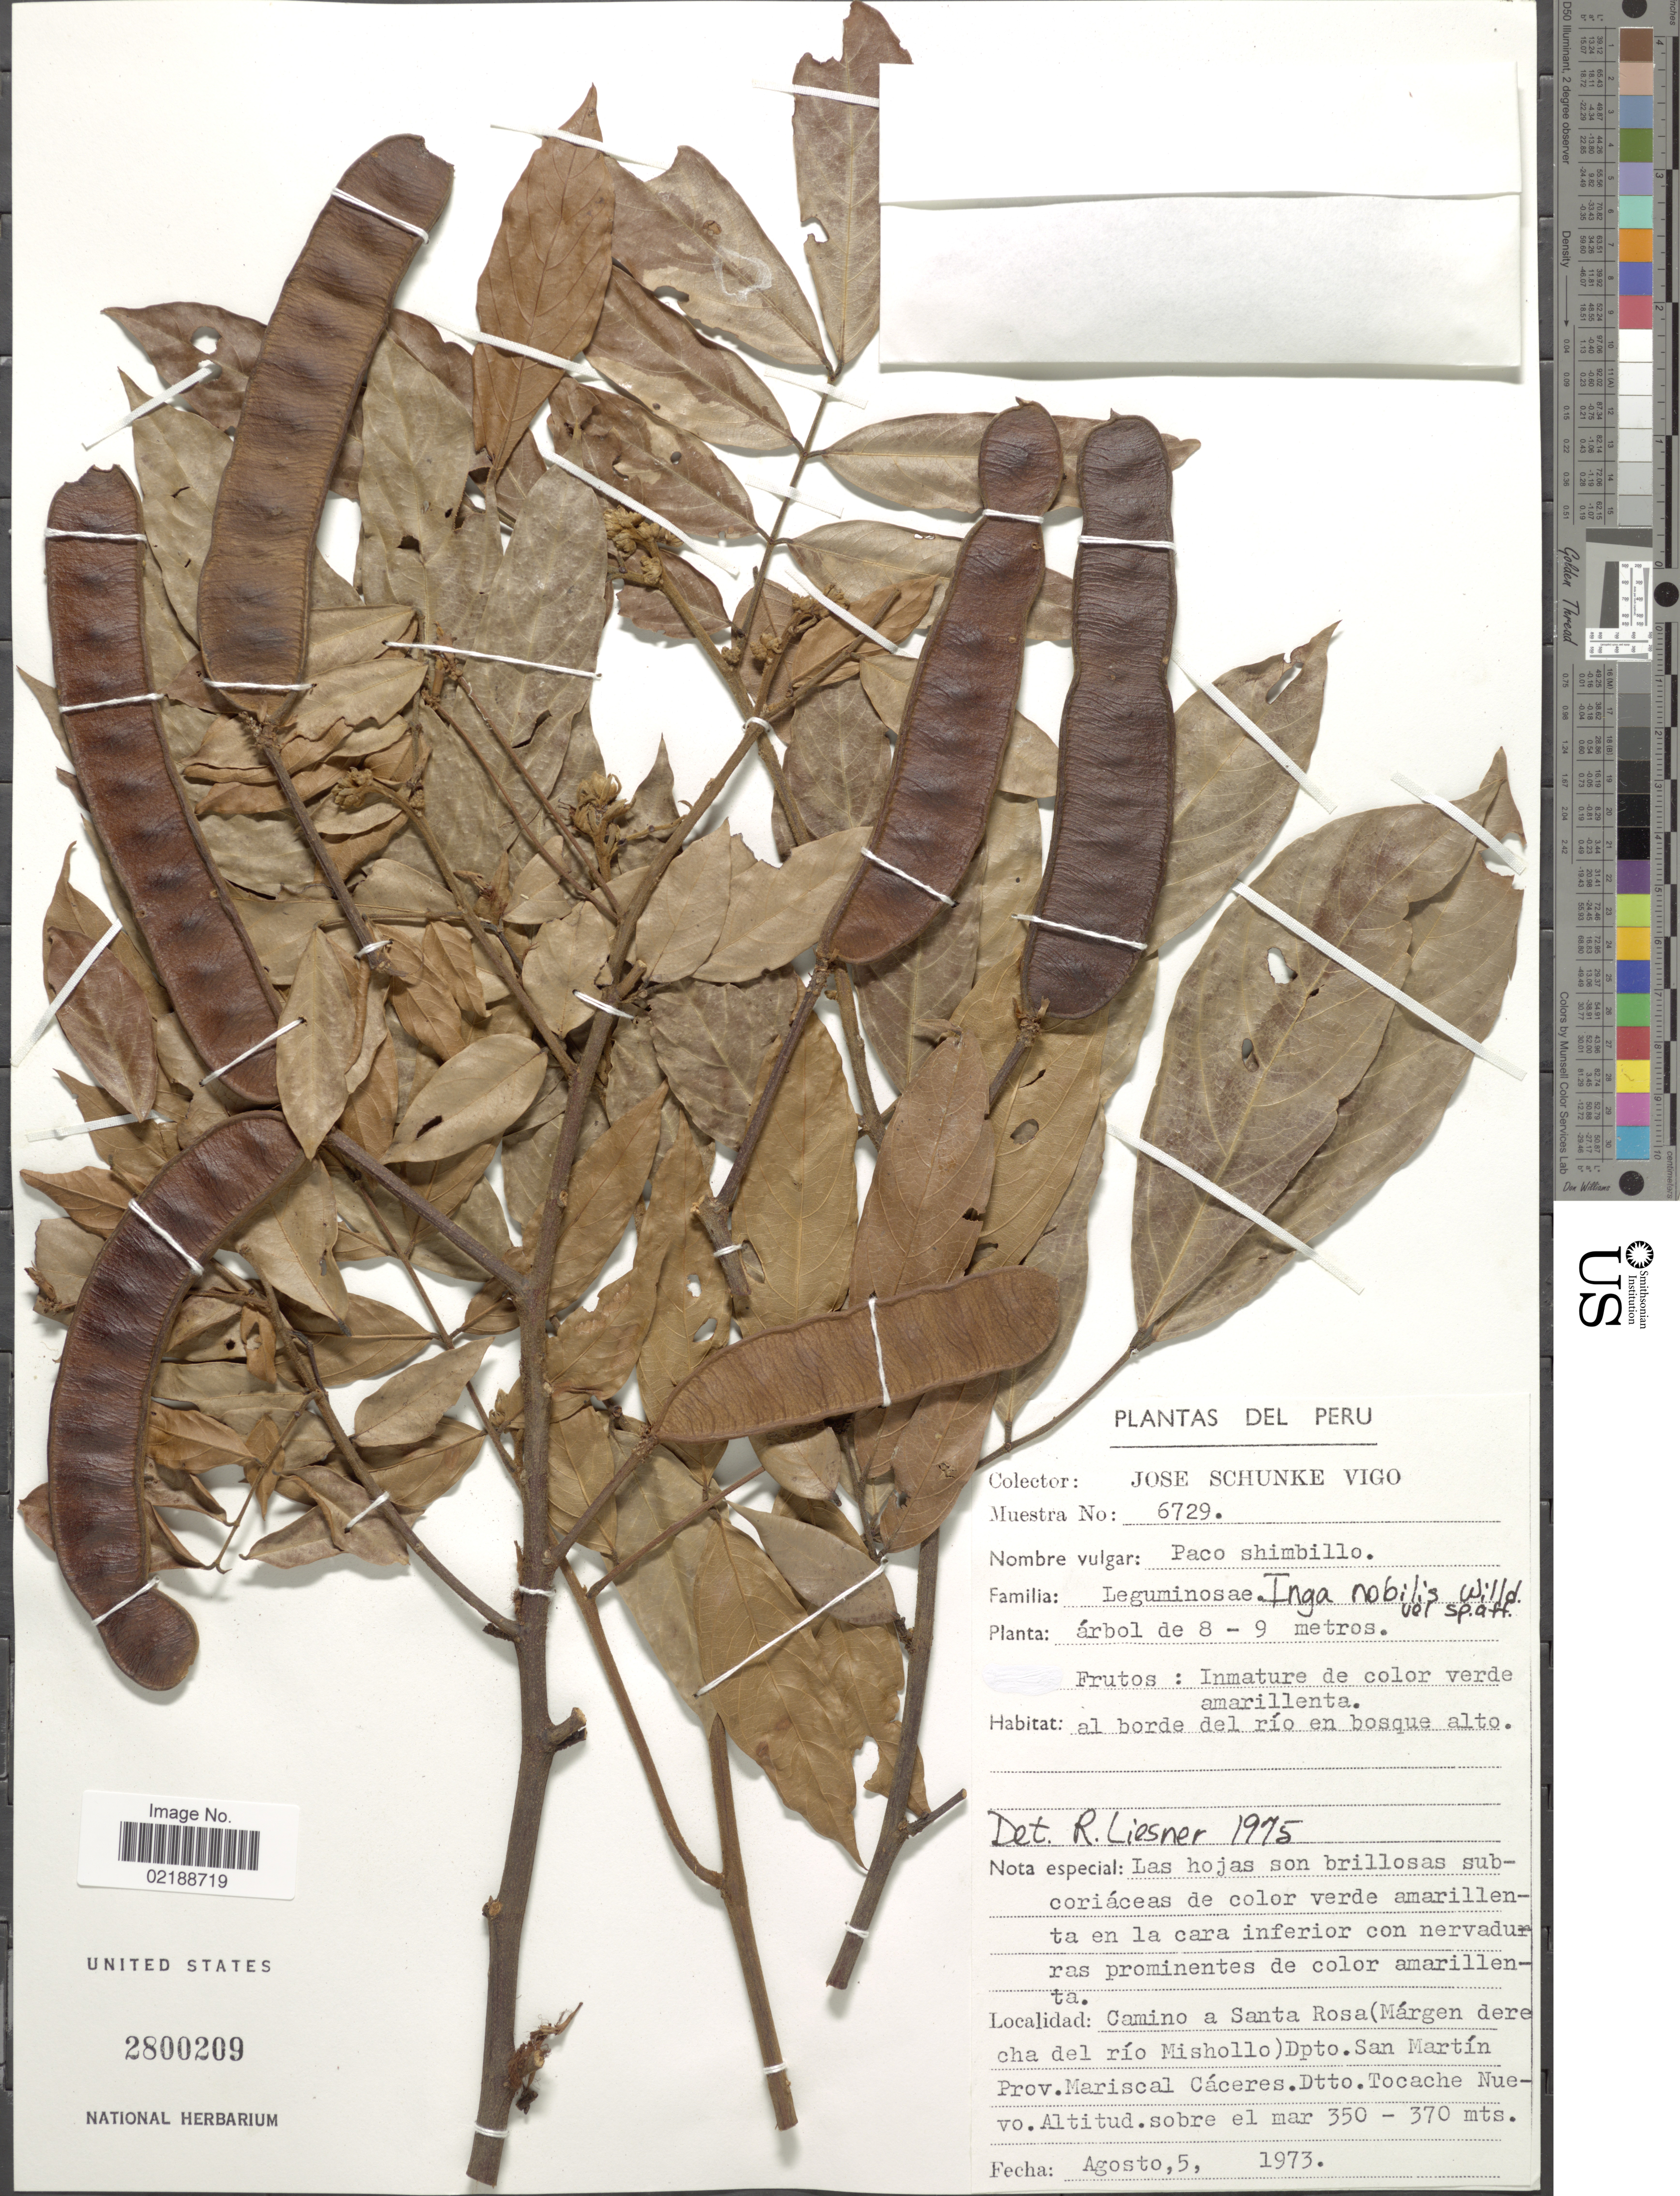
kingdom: Plantae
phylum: Tracheophyta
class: Magnoliopsida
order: Fabales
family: Fabaceae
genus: Inga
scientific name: Inga nobilis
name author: Willd.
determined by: Liesner, R. L.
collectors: J. Schunke Vigo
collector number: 6729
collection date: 1973-08-05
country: Peru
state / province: San Martín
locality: Camino a Santa Rosa (Márgen derecha del río Mishollo) Dpto San Martín Prov. Mariscal Cáceres. Dtto Tocache Nuevo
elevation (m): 350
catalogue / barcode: US 2800209